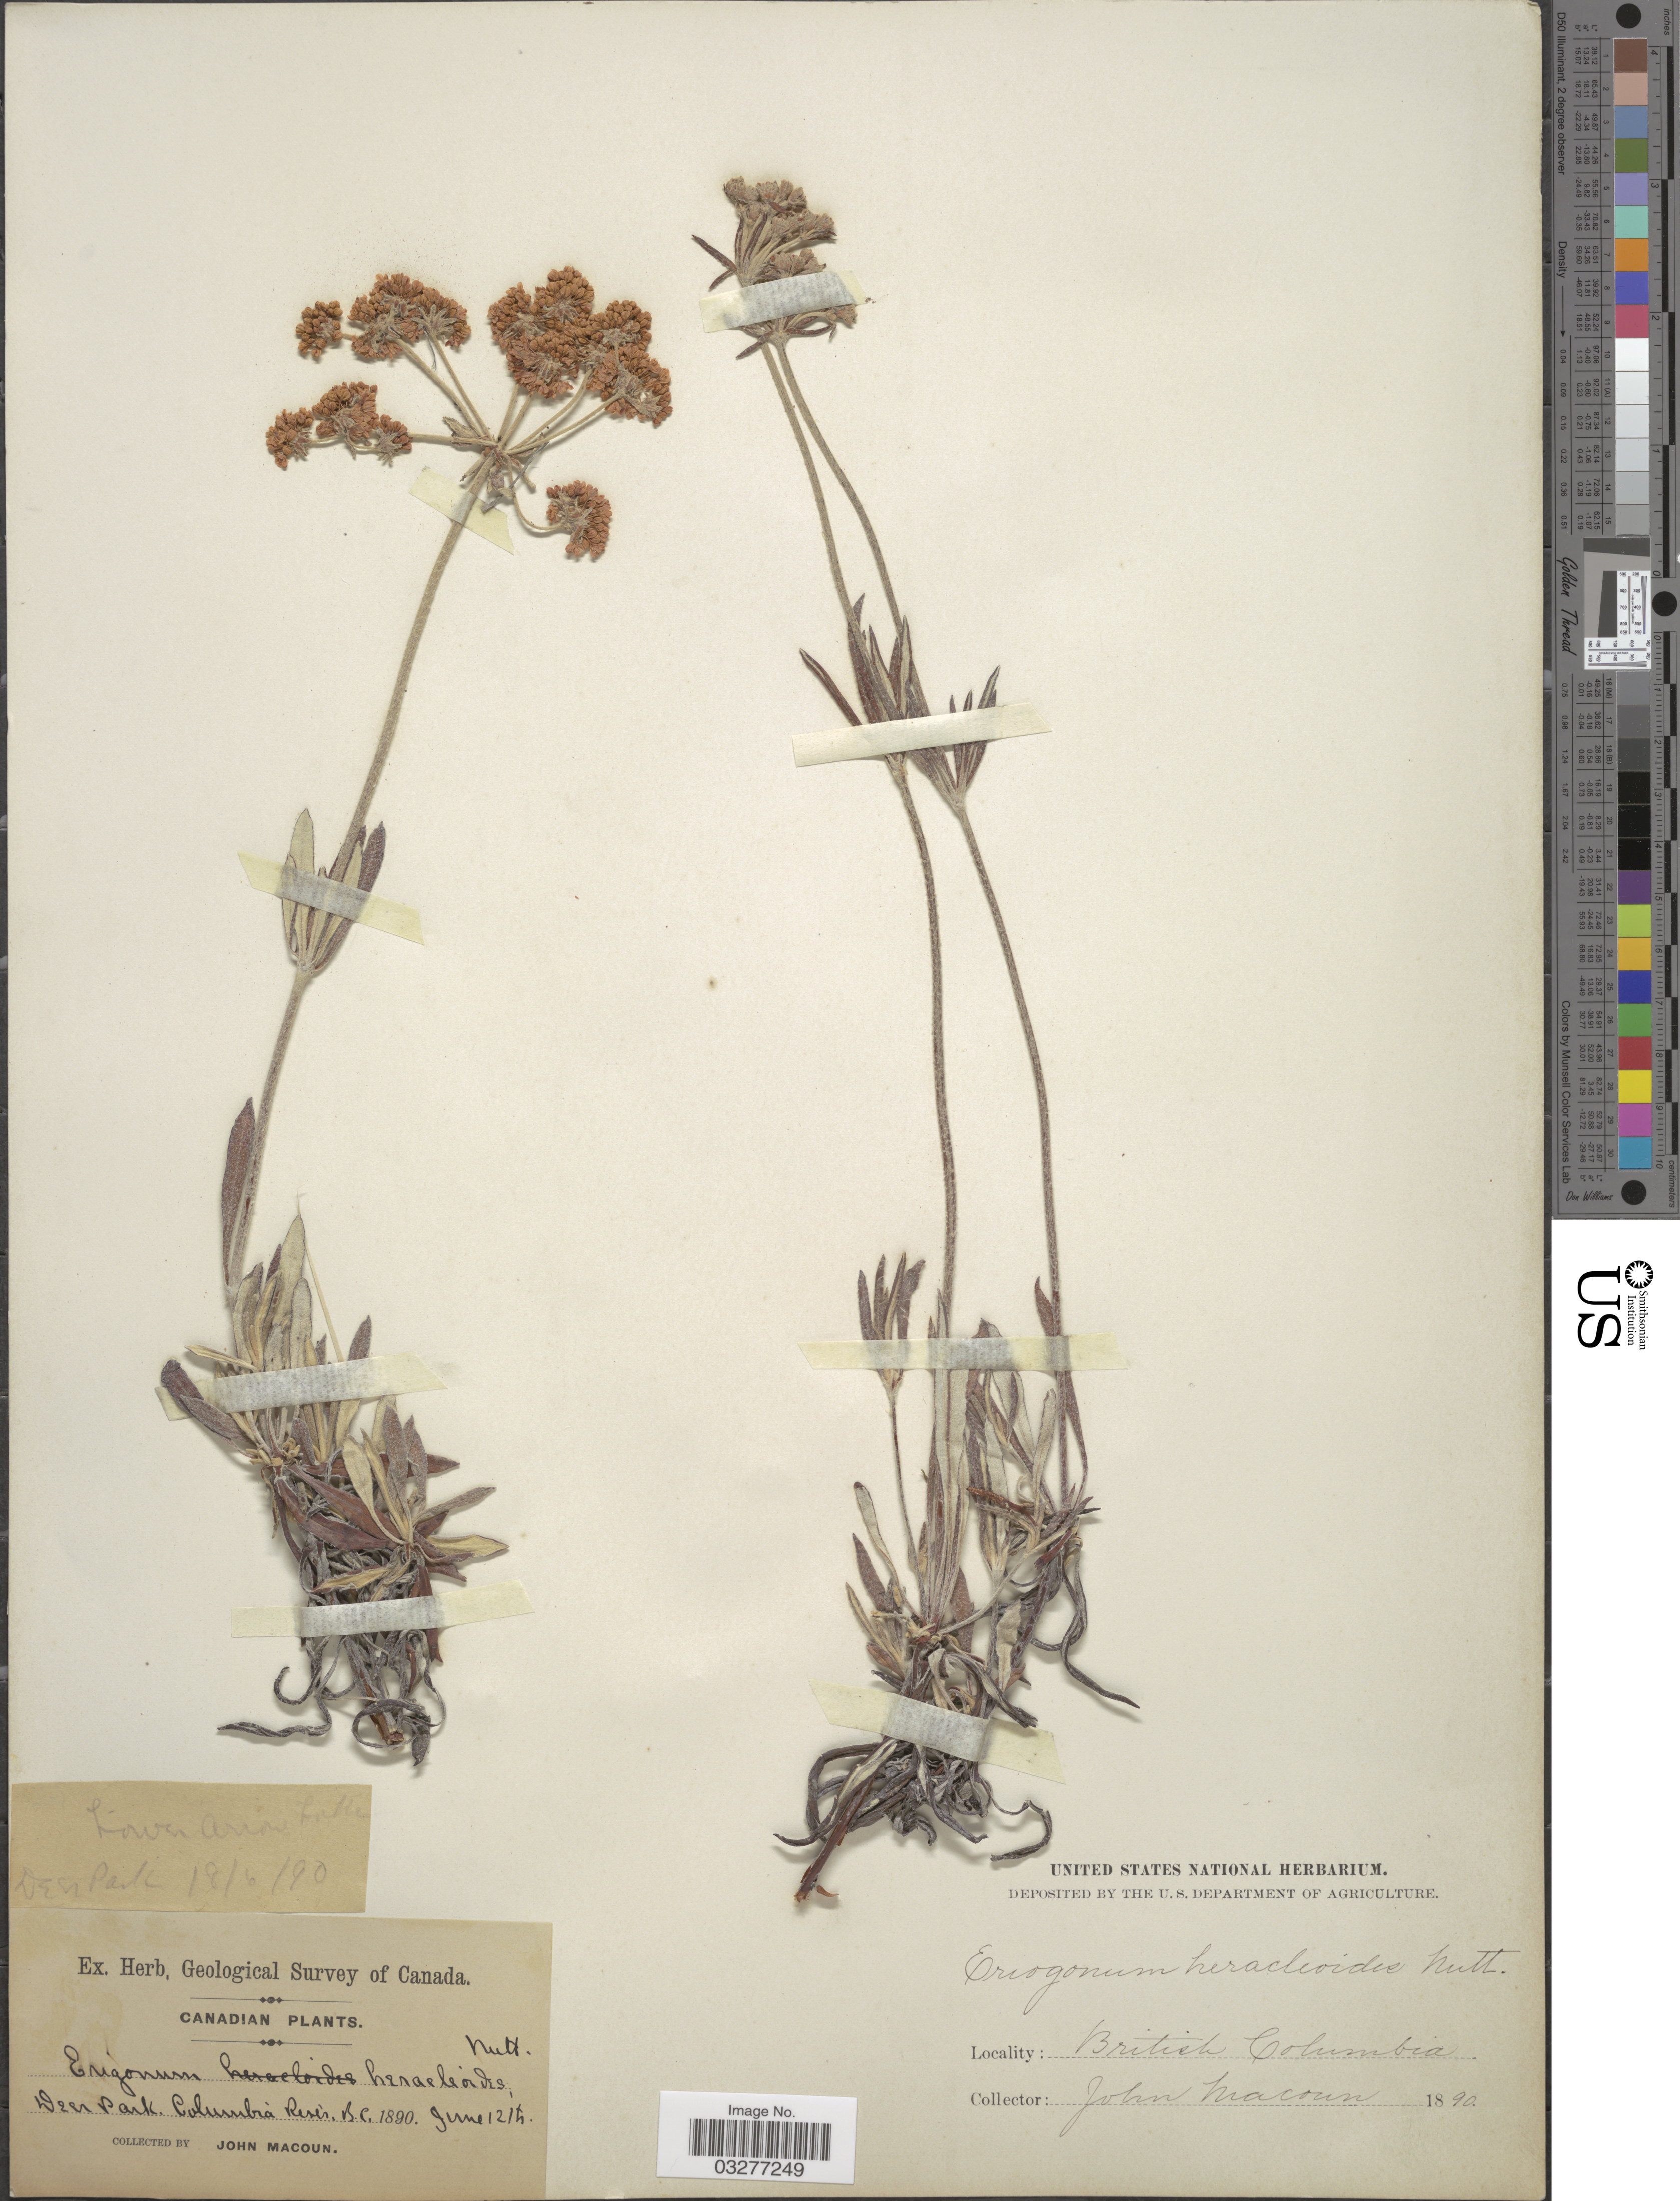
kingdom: Plantae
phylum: Tracheophyta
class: Magnoliopsida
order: Caryophyllales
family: Polygonaceae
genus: Eriogonum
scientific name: Eriogonum heracleoides var. angustifolium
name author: (Nutt.) Torr. & A. Gray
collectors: J. Macoun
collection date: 1890-06-12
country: Canada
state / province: British Columbia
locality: Deer Peak. Columbia River.